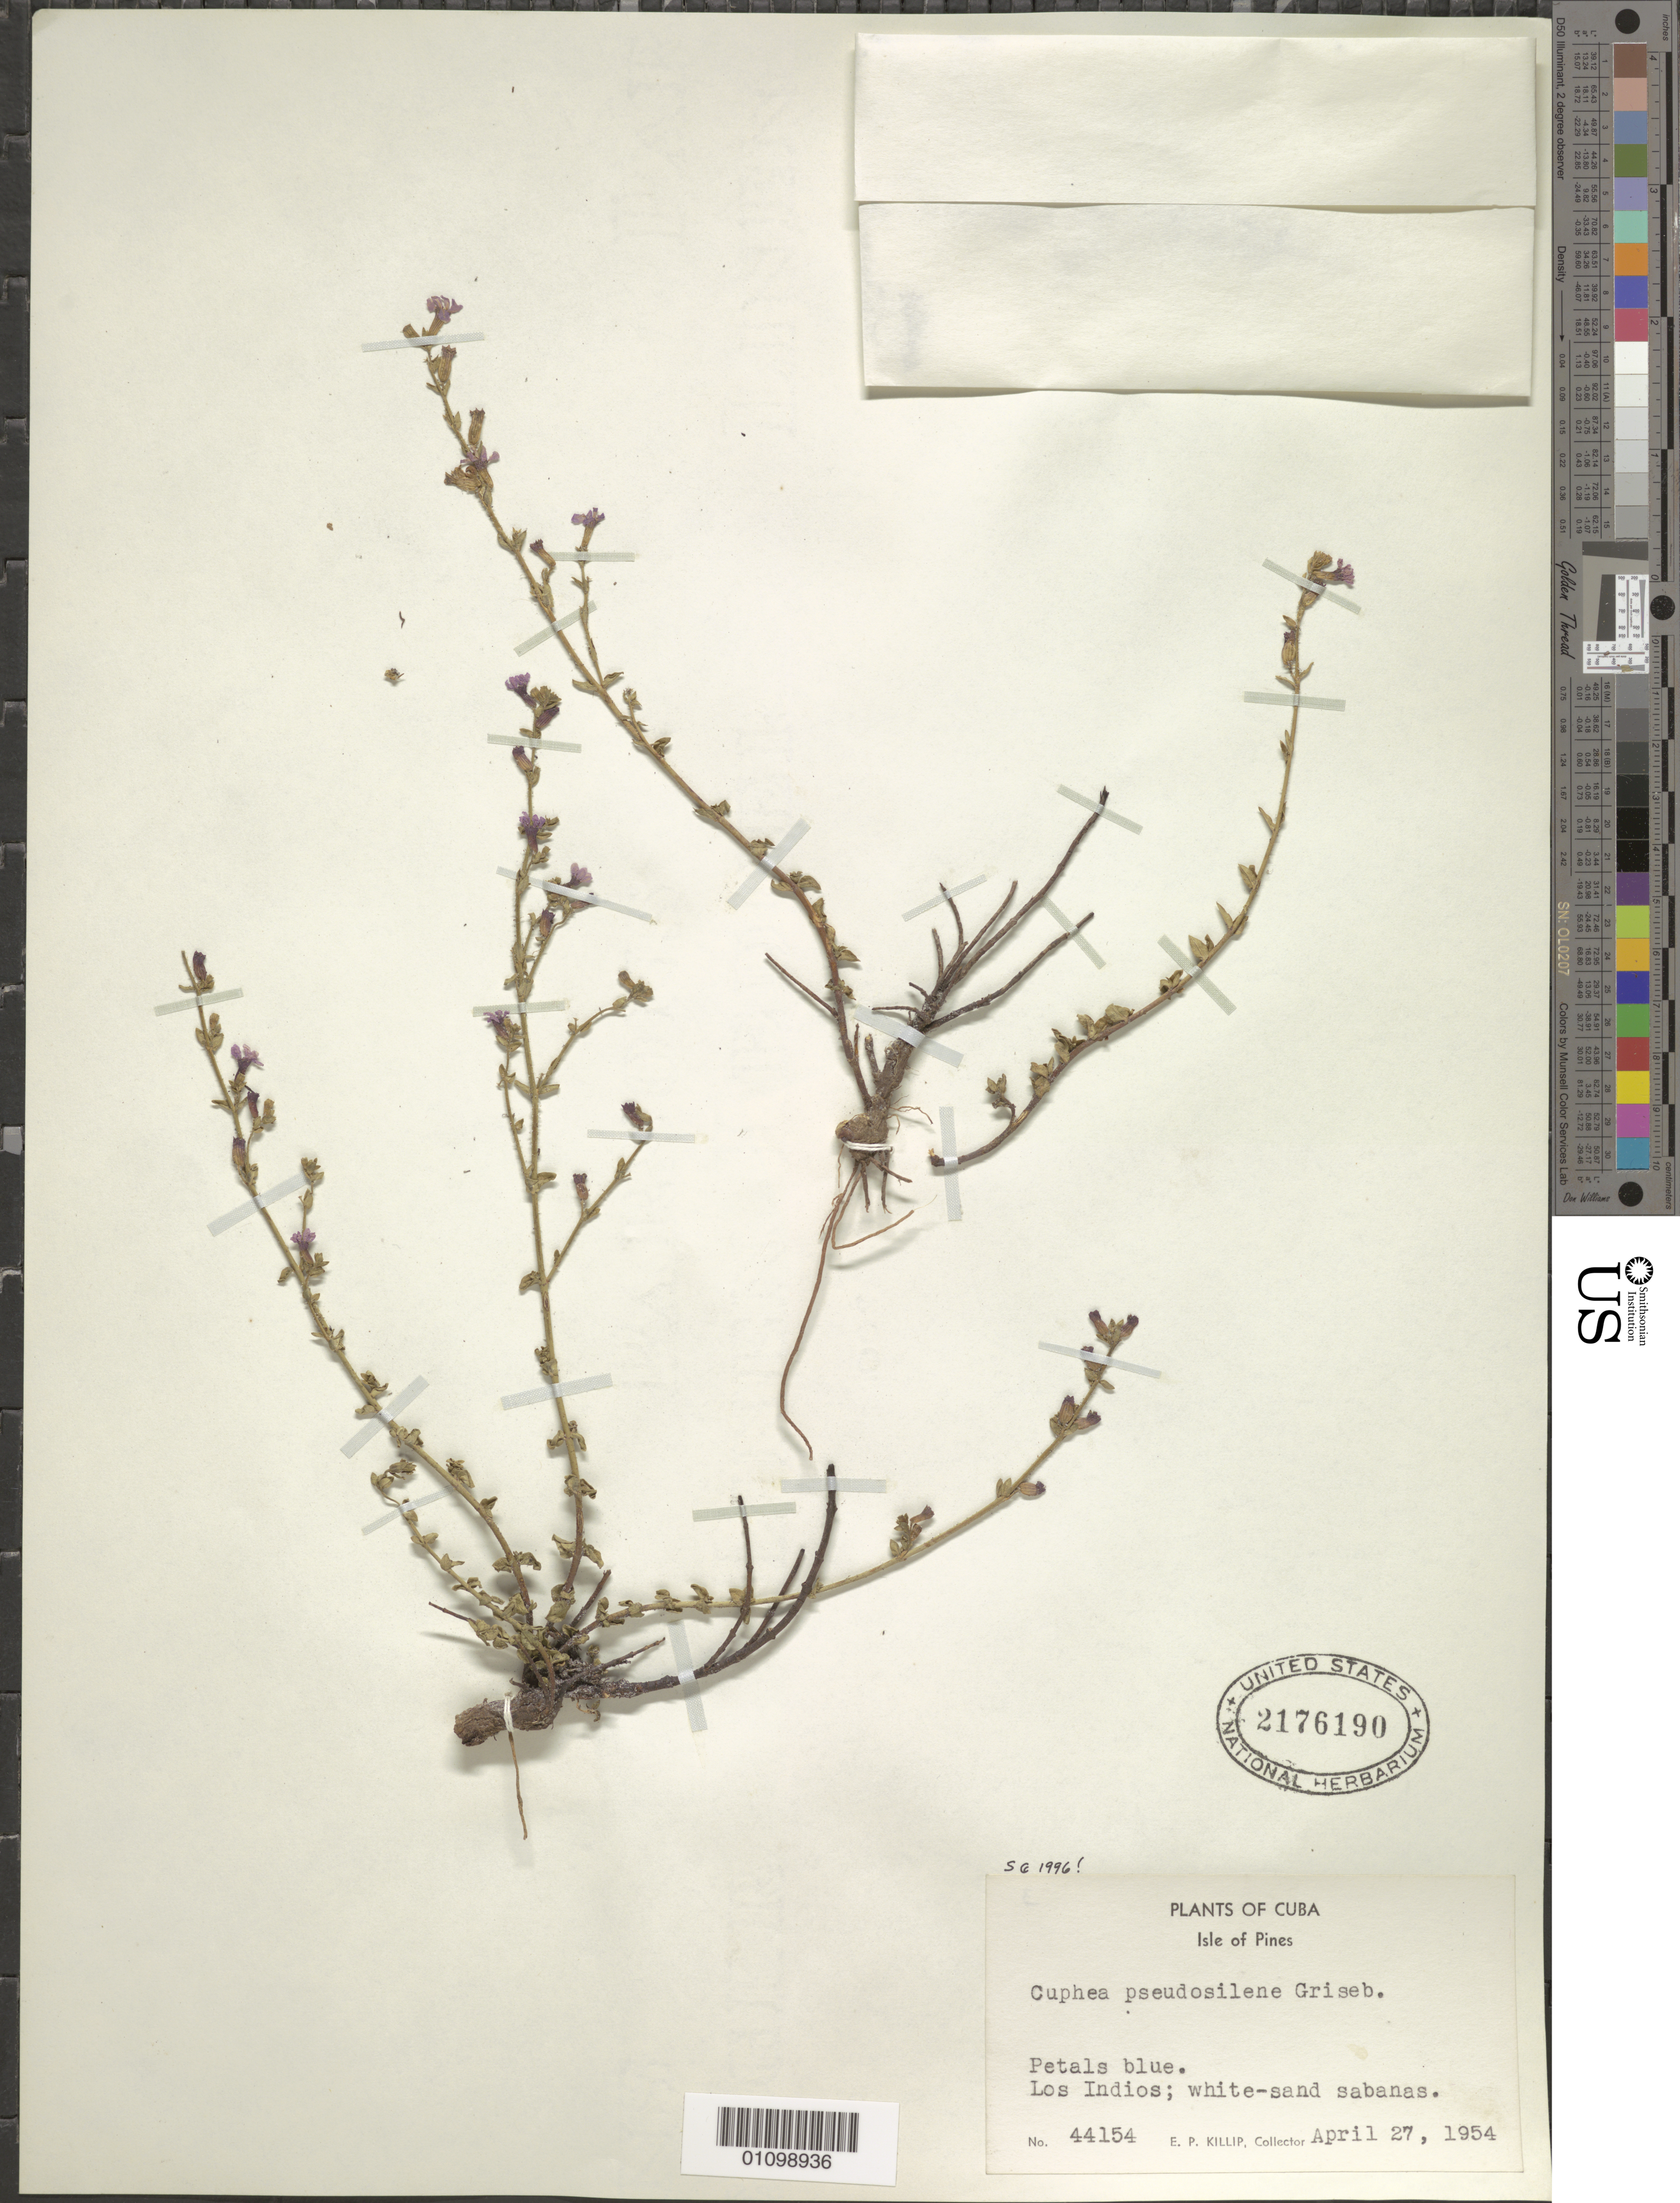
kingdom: Plantae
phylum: Tracheophyta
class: Magnoliopsida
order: Myrtales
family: Lythraceae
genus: Cuphea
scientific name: Cuphea pseudosilene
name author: Griseb.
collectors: E. P. Killip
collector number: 44154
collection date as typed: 27 Apr 1954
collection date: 1954-04-27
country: Cuba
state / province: Isla de La Juventud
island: Isla de la Juventud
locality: Los Indios; white sand sabanas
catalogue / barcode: US 2176190